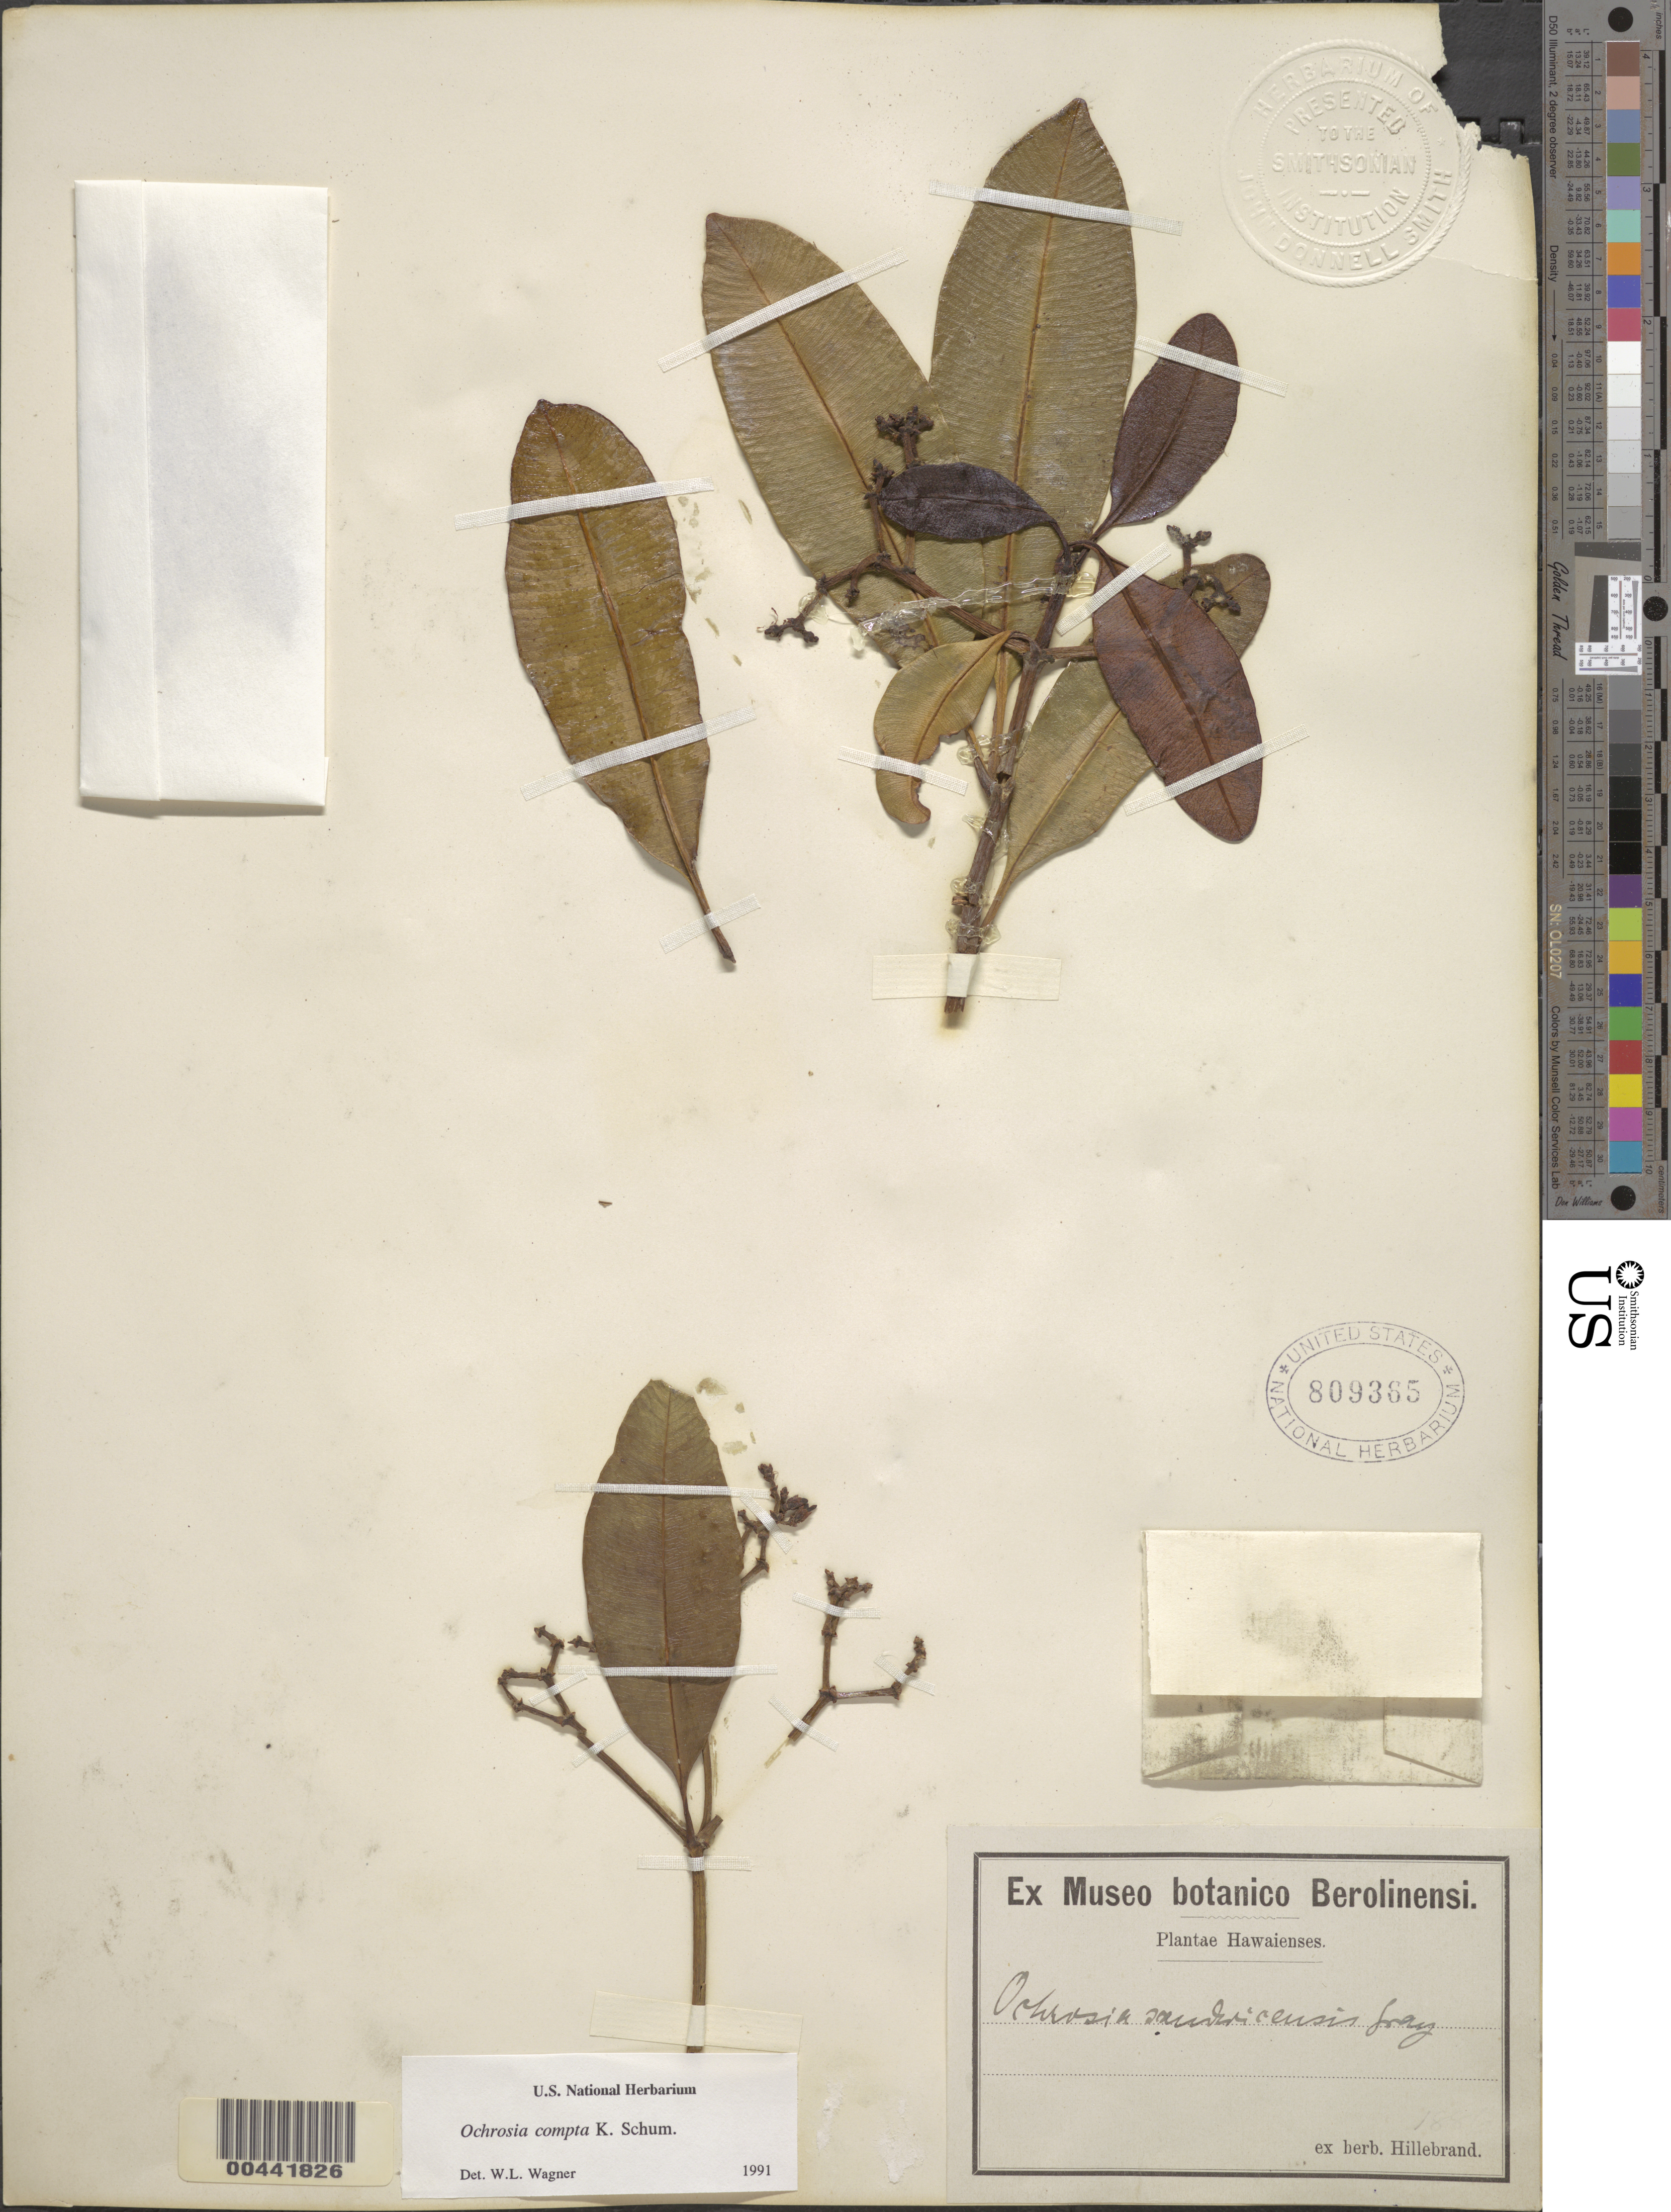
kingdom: Plantae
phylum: Tracheophyta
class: Magnoliopsida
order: Gentianales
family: Apocynaceae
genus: Ochrosia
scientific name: Ochrosia compta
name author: K. Schum.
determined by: Wagner, W. L., (BOT), Smithsonian Institution - National Museum of Natural History (UNITED STATES)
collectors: W. Hillebrand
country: United States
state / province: Hawaii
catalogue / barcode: US 809365